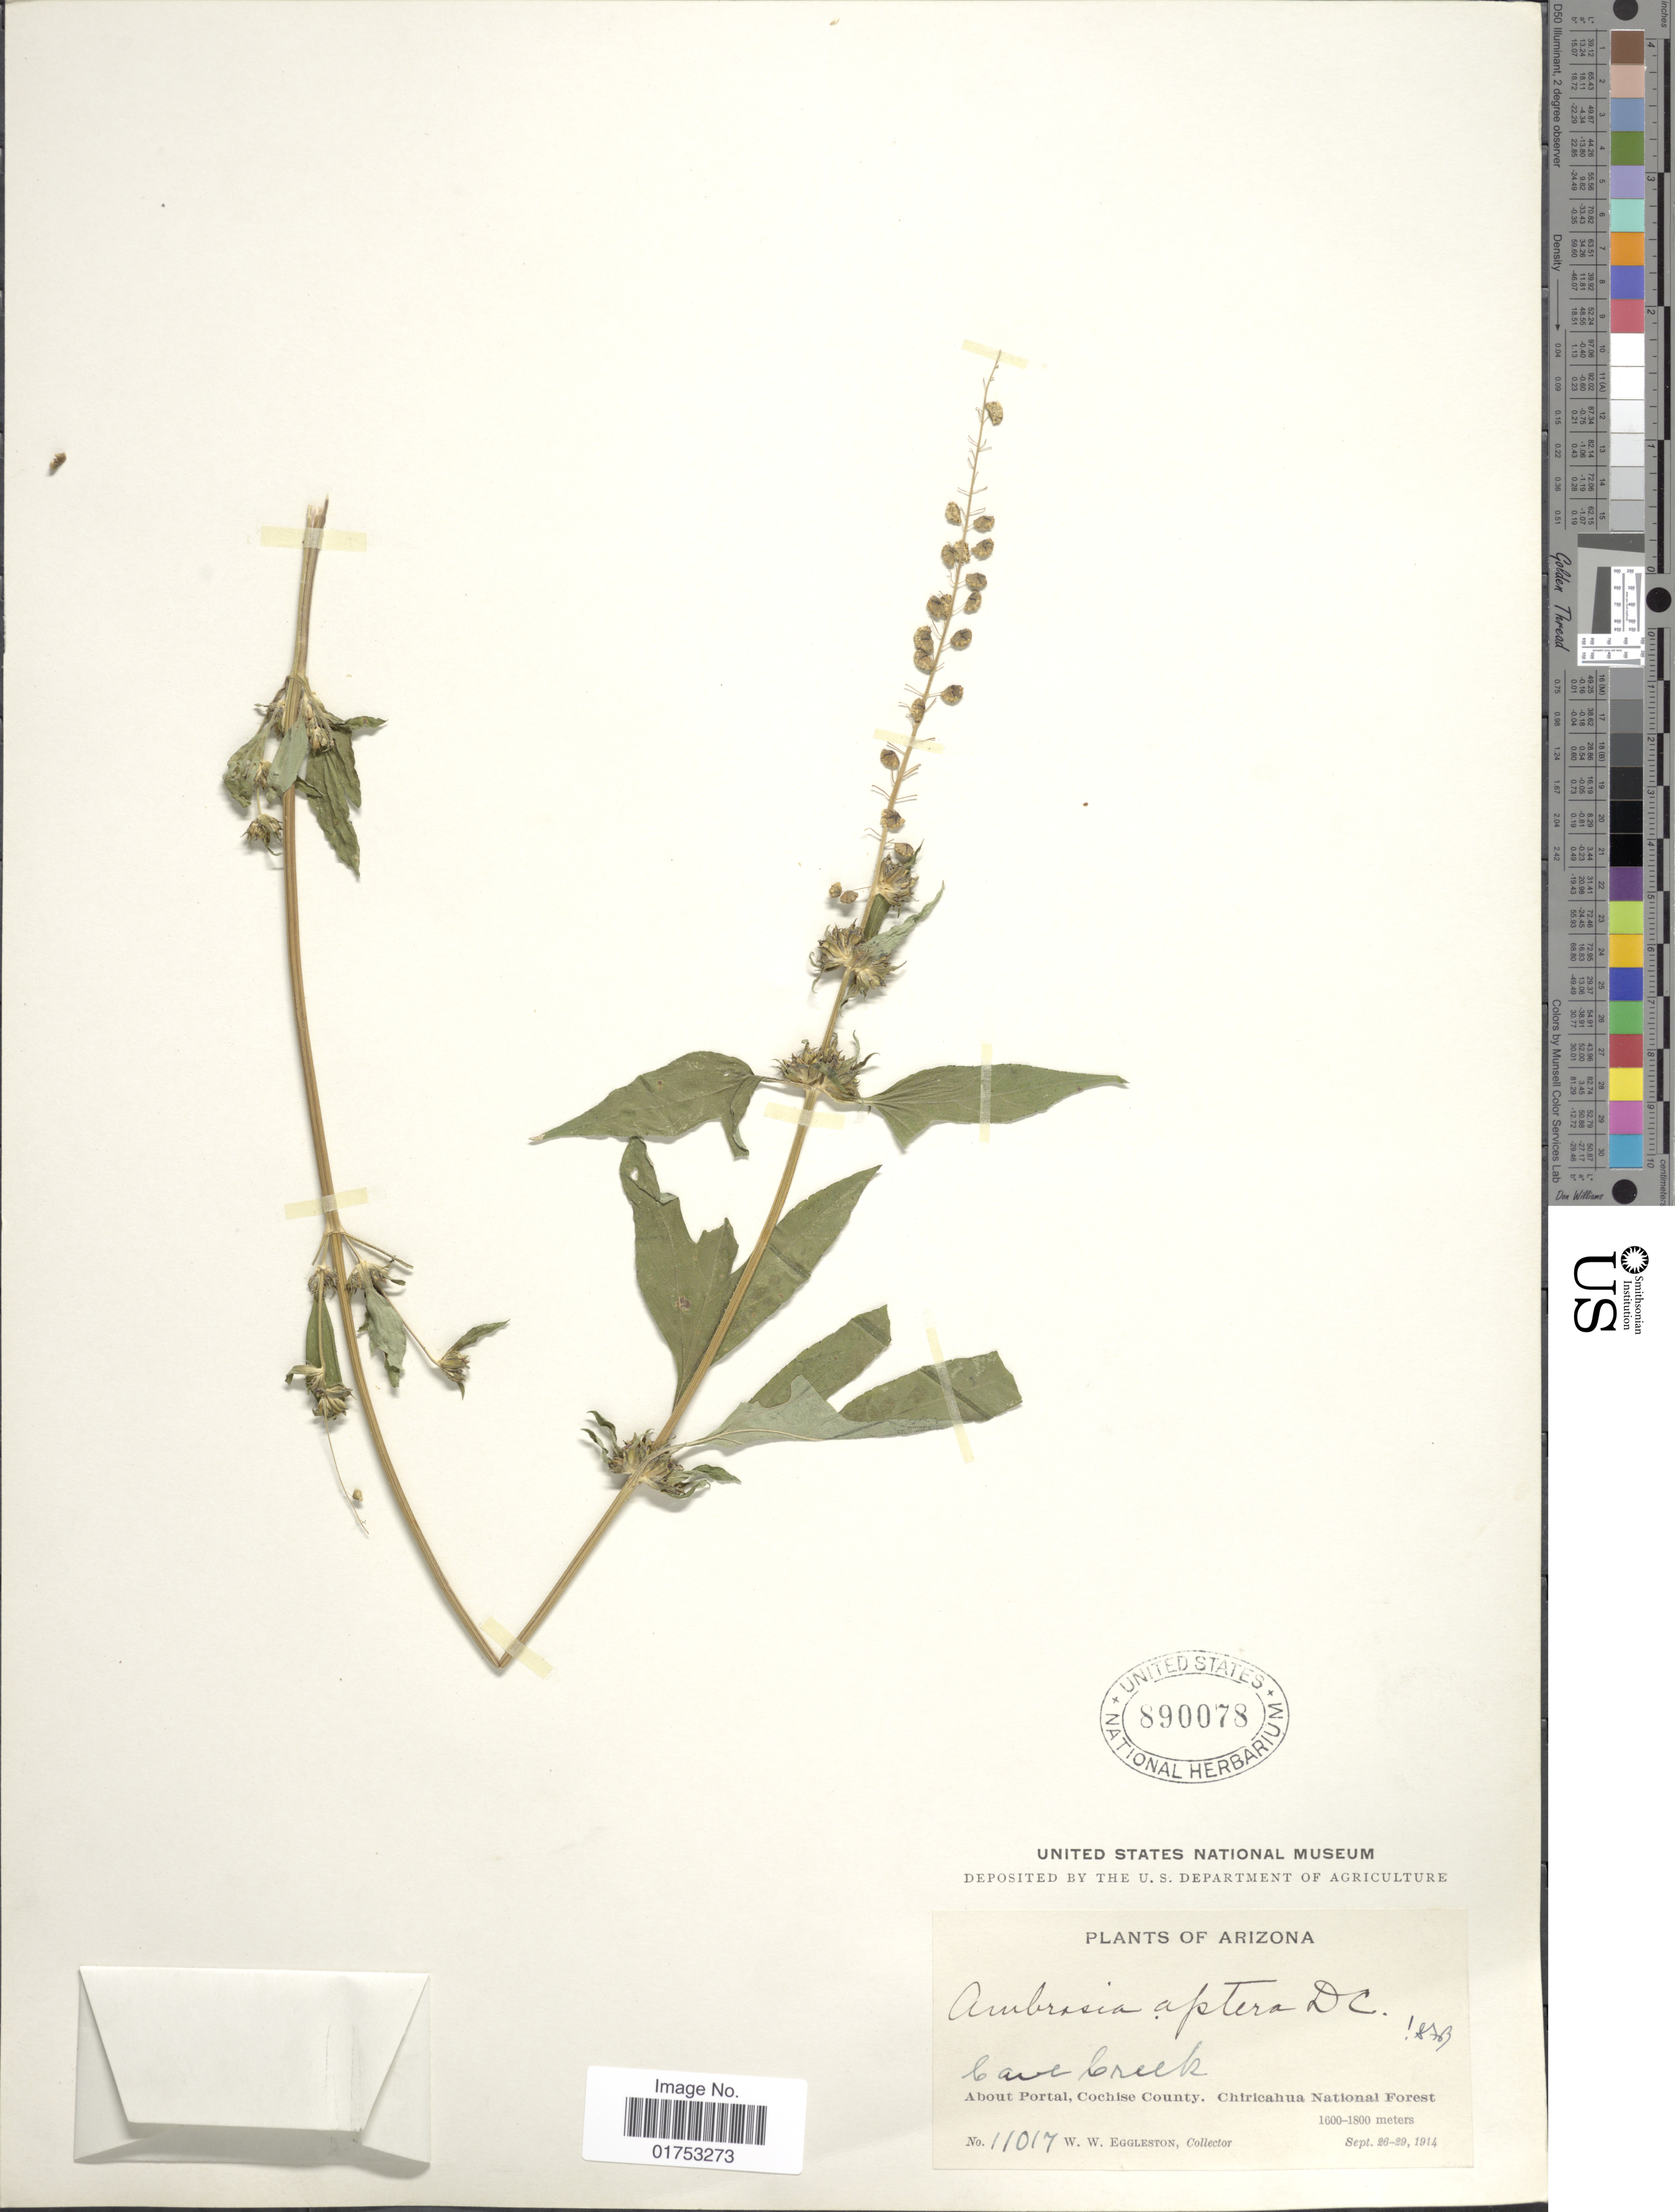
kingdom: Plantae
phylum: Tracheophyta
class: Magnoliopsida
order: Asterales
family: Asteraceae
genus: Ambrosia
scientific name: Ambrosia aptera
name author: (DC.) DC.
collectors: W. W. Eggleston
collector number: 11017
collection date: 1914-09-26/1914-09-29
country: United States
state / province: Arizona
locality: Cave Creek, about Portal, Cochise County, Chiricahua National Forest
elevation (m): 1600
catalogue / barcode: US 890078